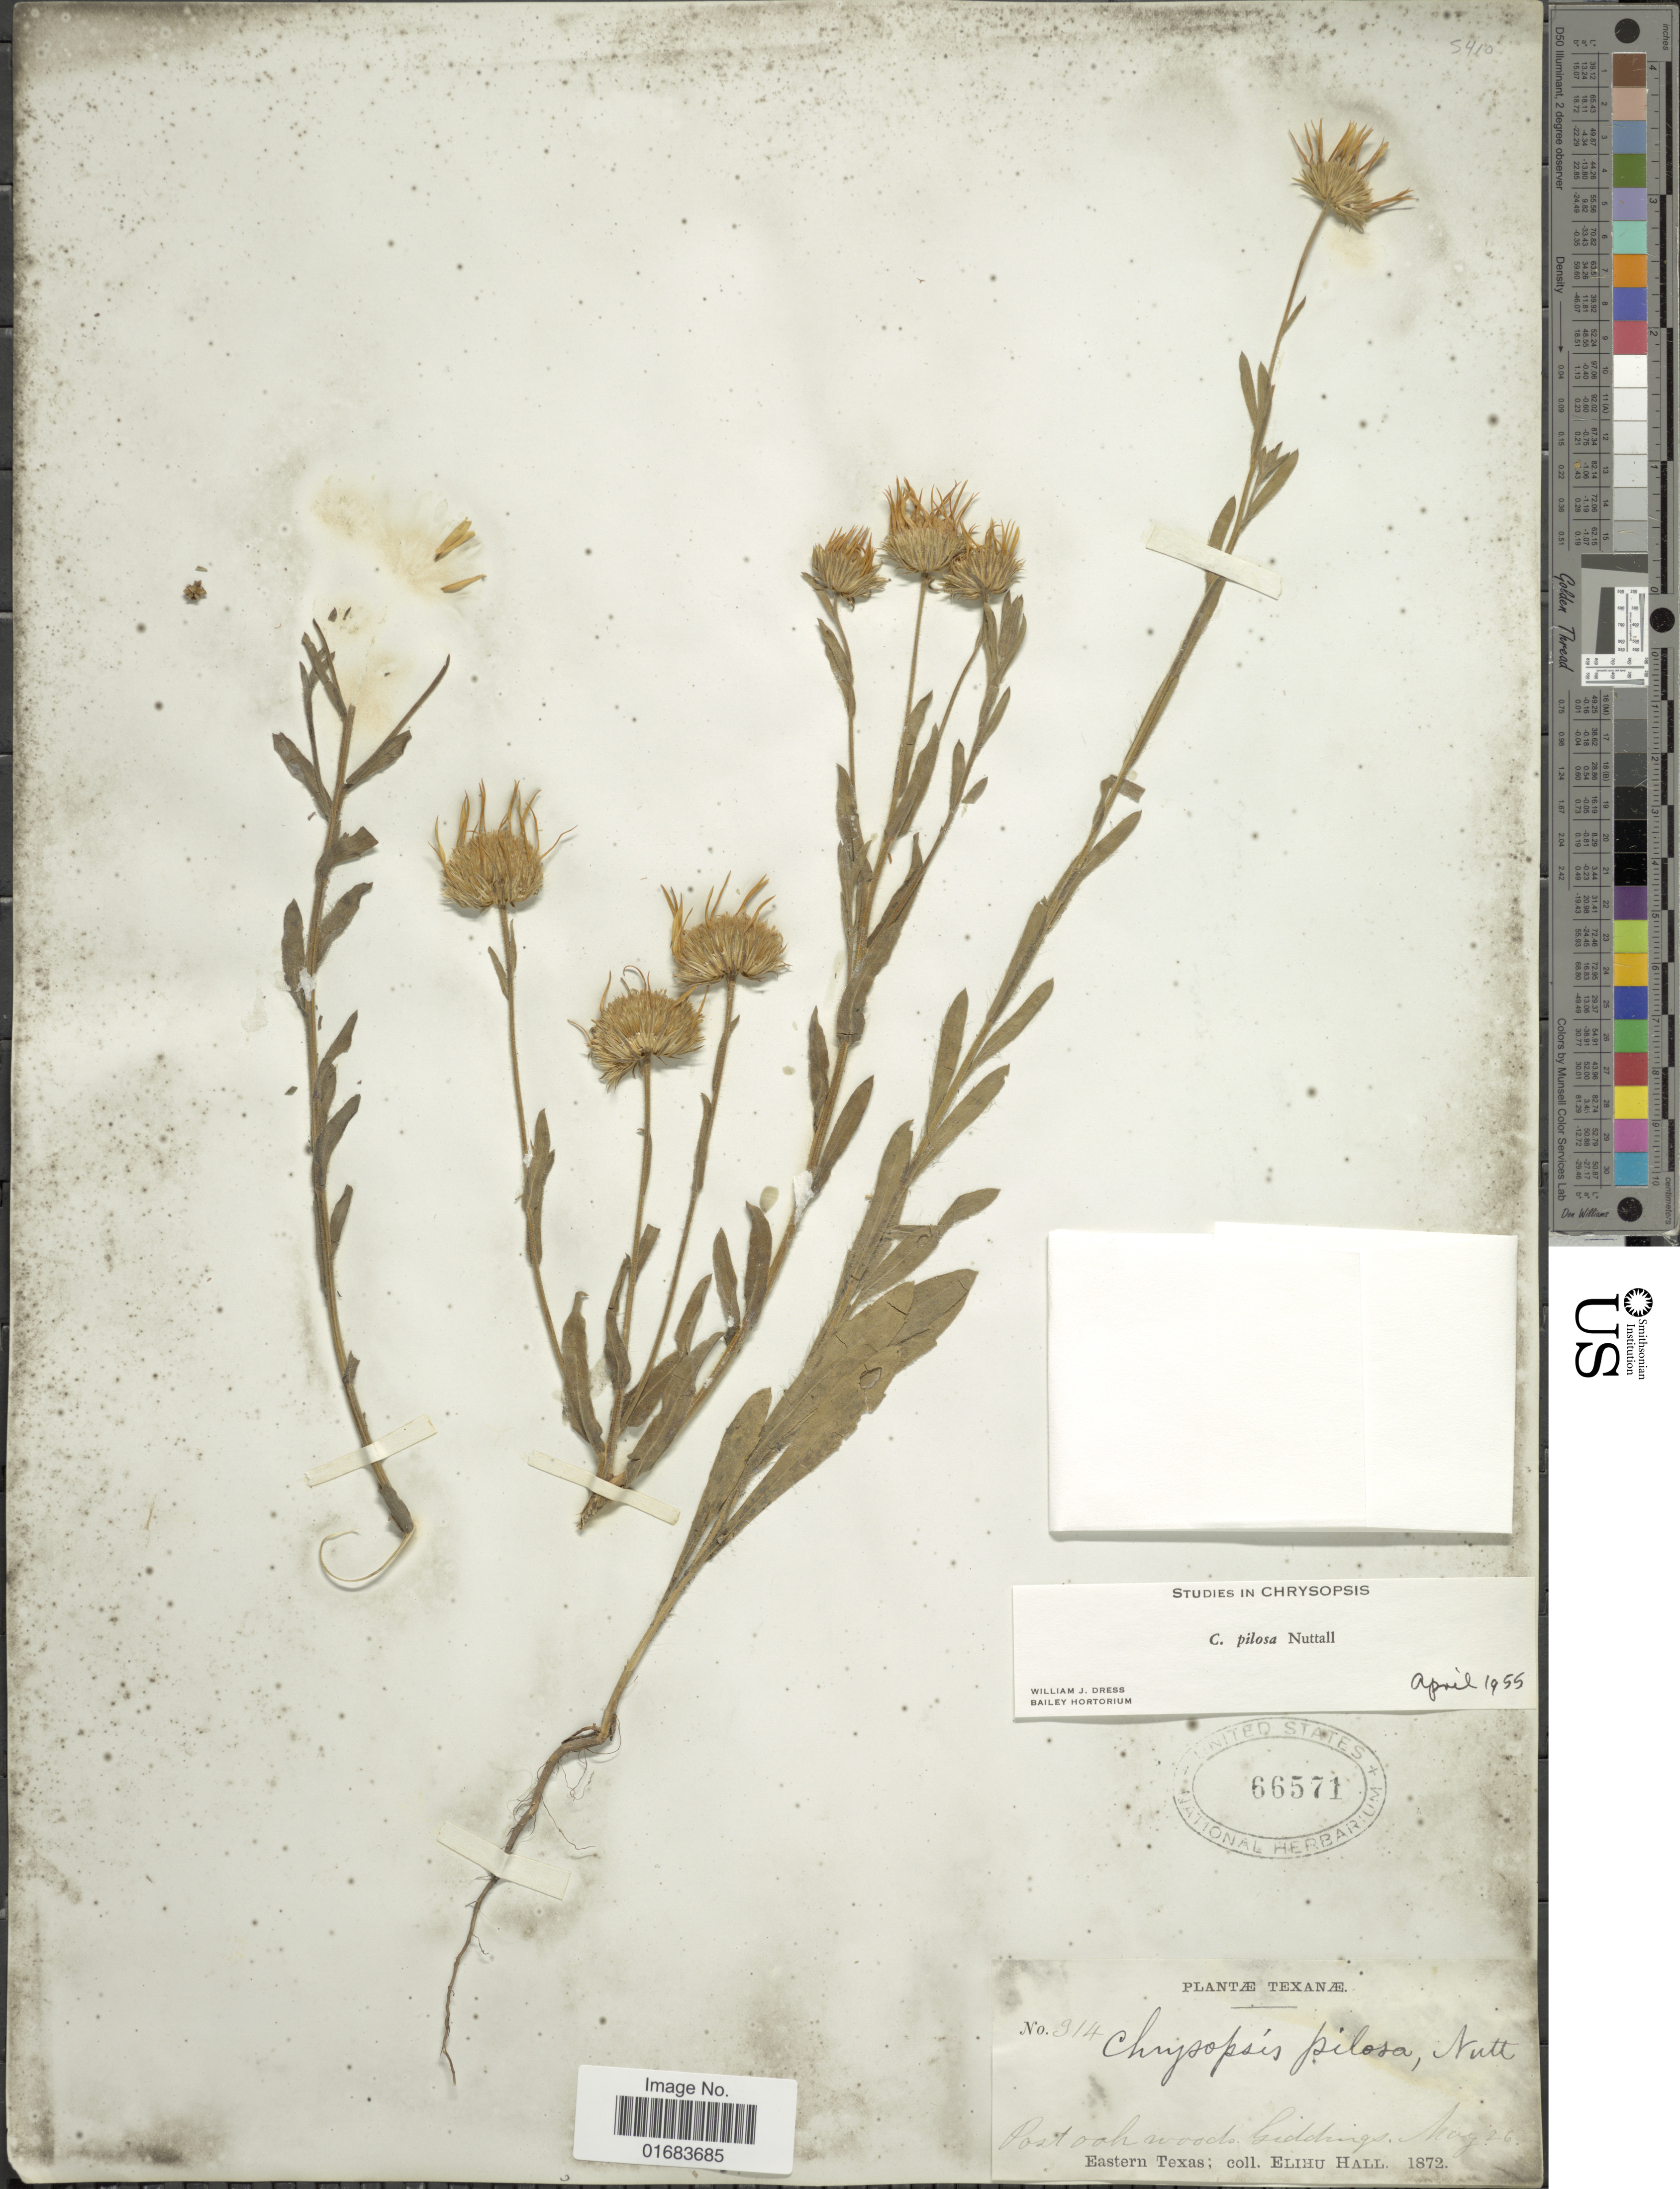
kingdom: Plantae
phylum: Tracheophyta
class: Magnoliopsida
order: Asterales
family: Asteraceae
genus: Chrysopsis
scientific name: Chrysopsis pilosa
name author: Nutt.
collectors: E. Hall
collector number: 314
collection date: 1872-05-26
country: United States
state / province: Texas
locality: Giddings. Eastern Texas.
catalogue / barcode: US 66571